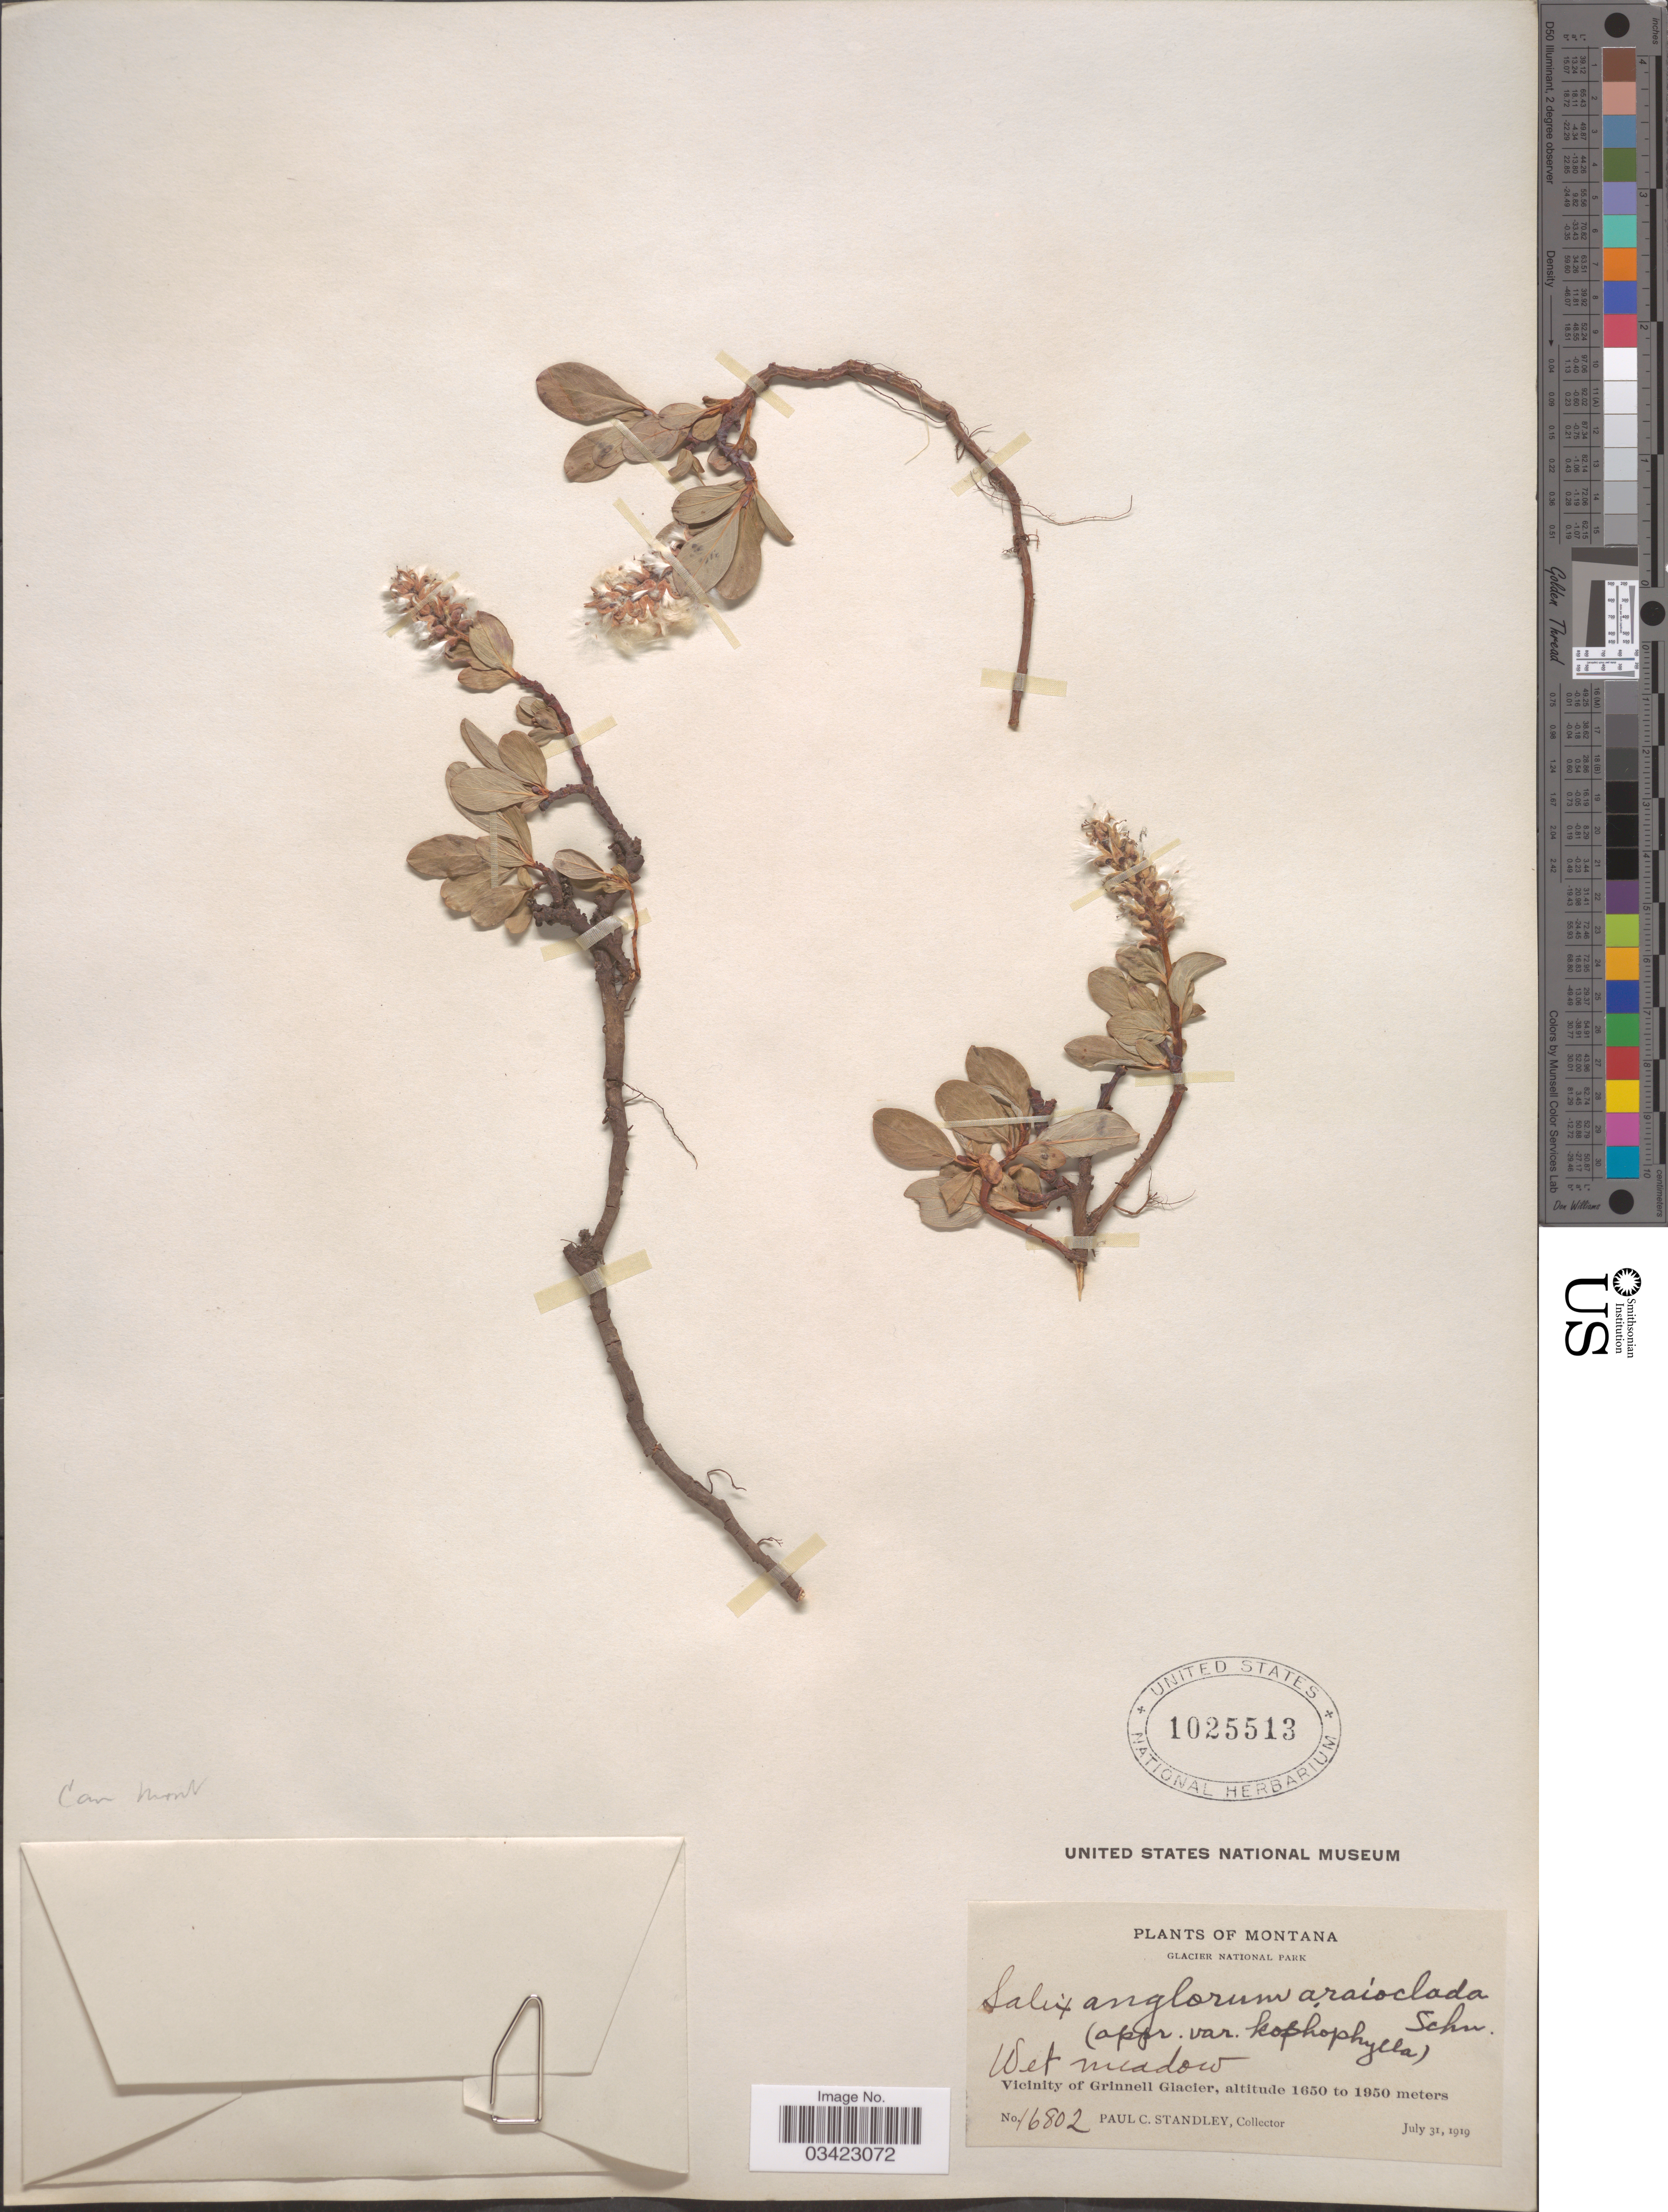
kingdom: Plantae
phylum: Tracheophyta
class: Magnoliopsida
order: Malpighiales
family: Salicaceae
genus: Salix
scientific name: Salix anglorum var. araioclada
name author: C.K. Schneid.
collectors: P. C. Standley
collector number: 16802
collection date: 1919-07-31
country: United States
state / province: Montana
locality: Glacier National Park. Vicinity of Grinnell Glacier.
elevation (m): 1650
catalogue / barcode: US 1025513